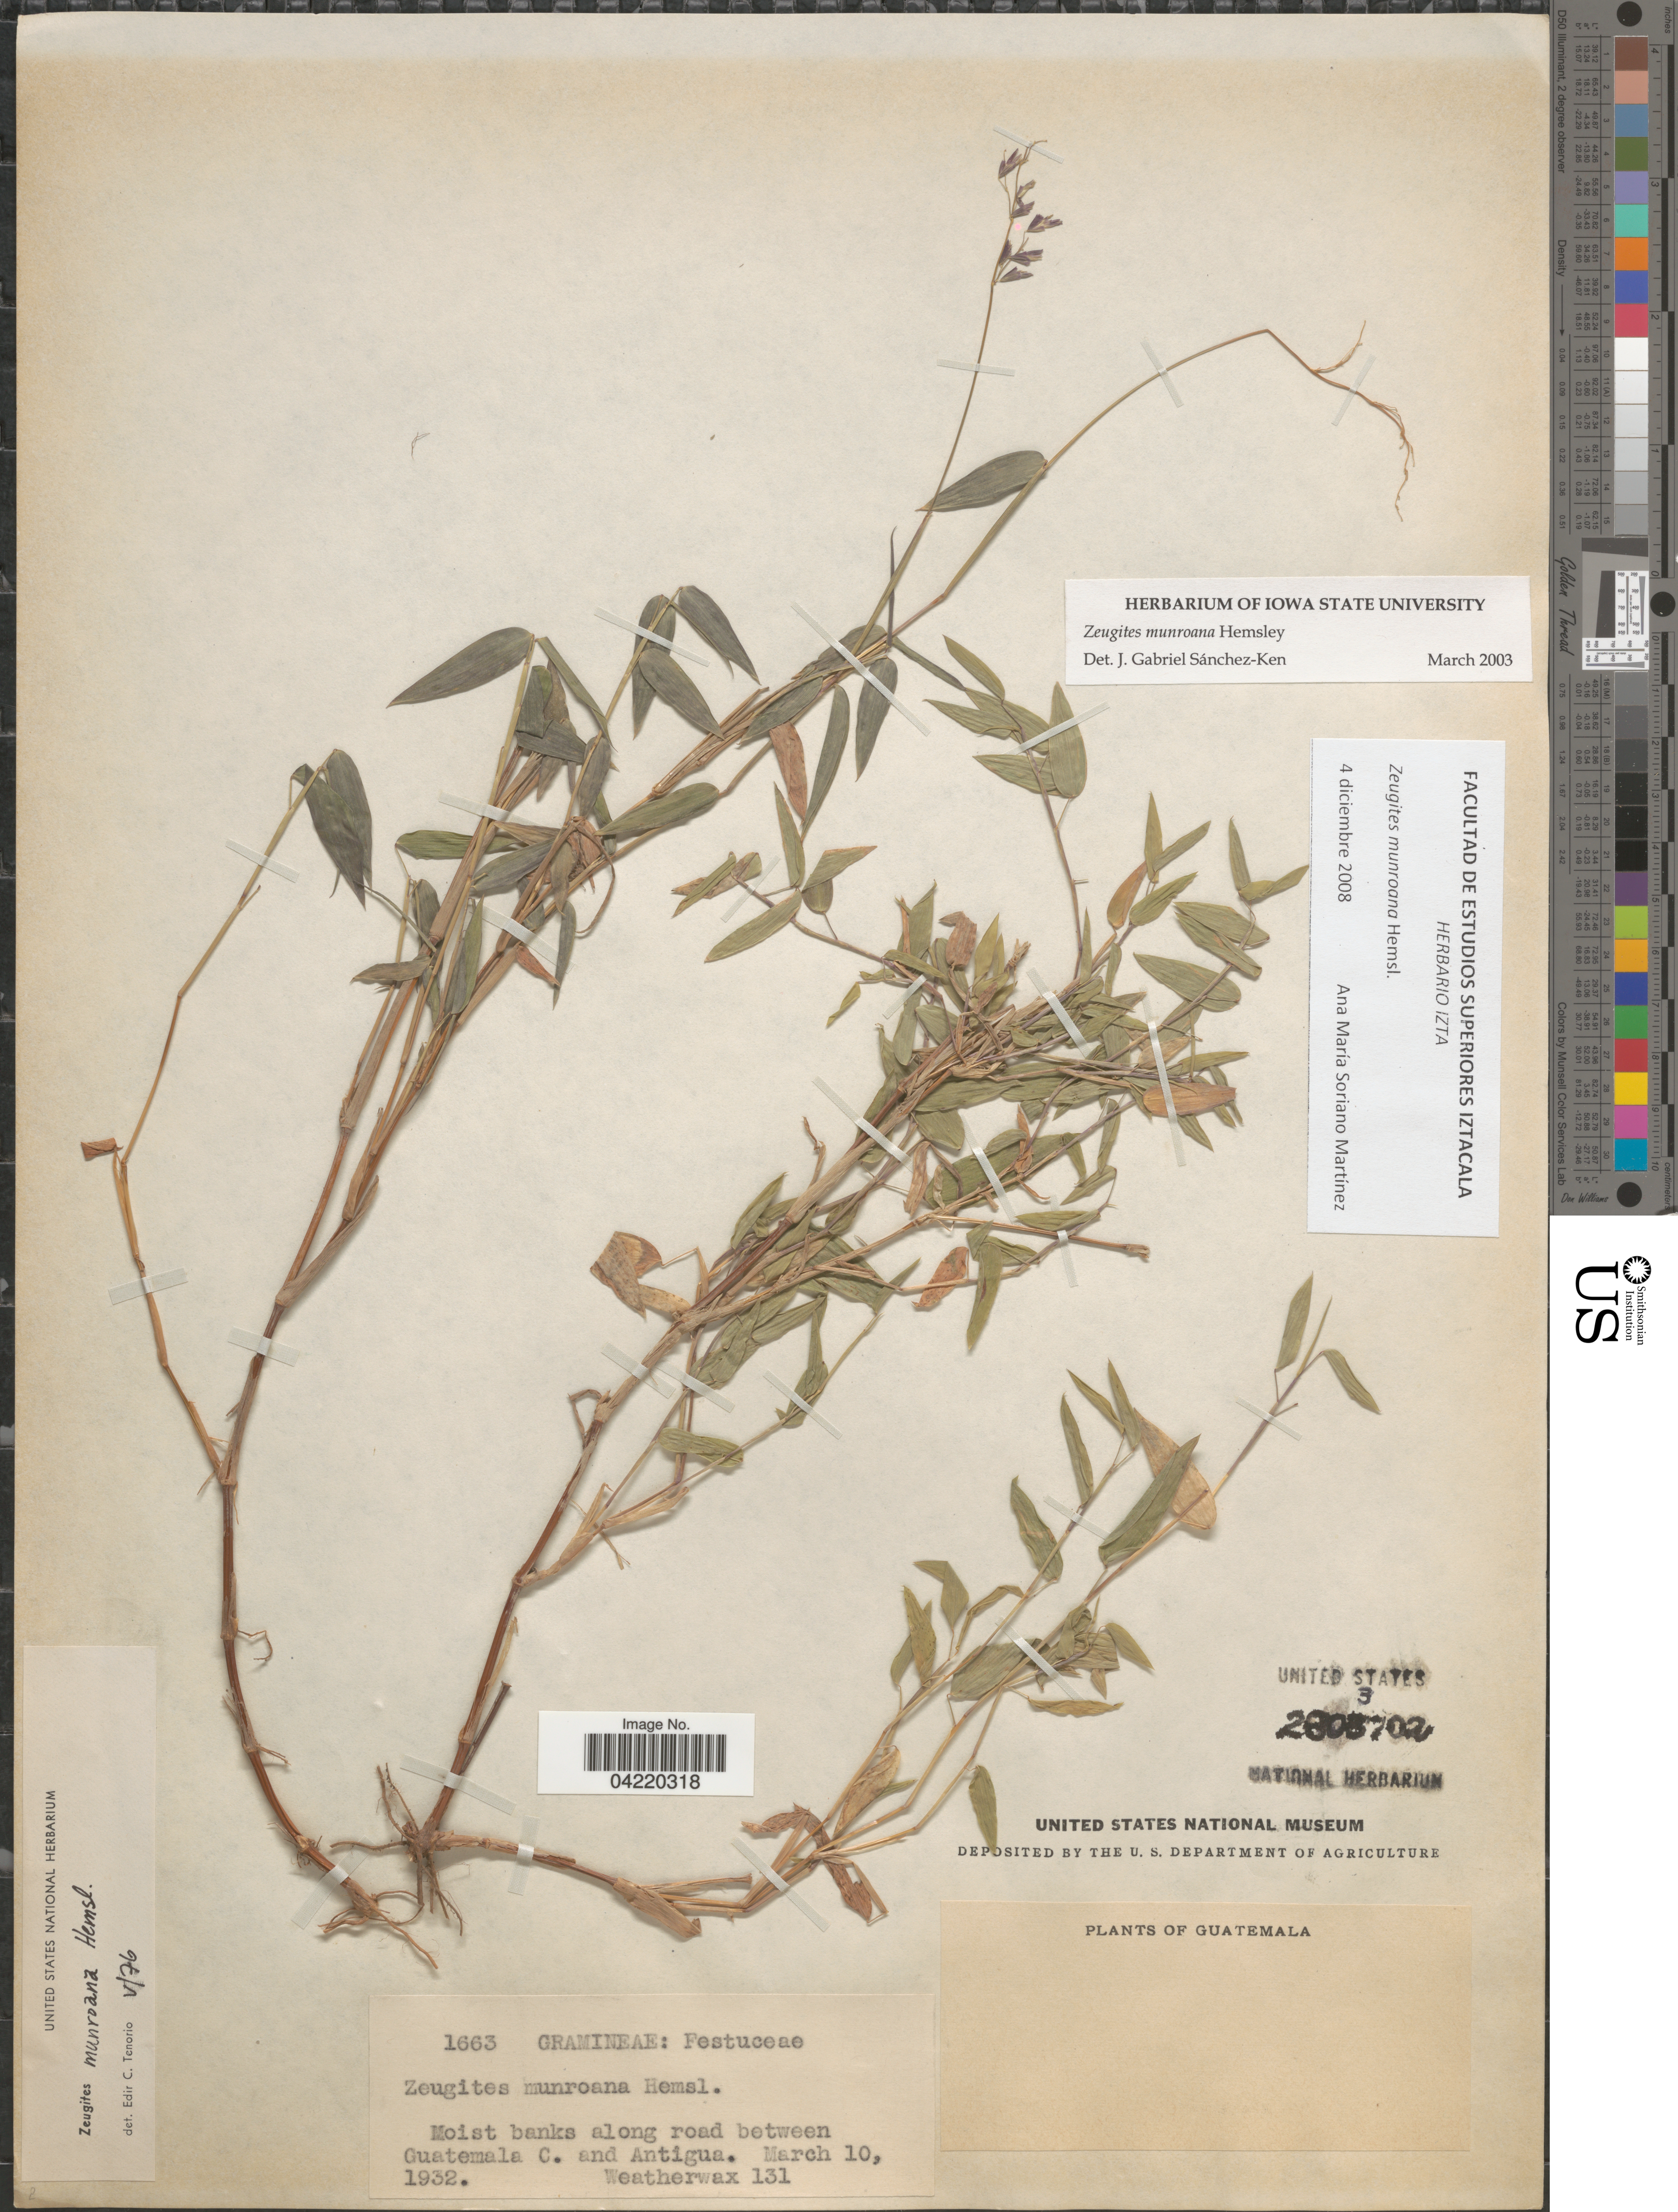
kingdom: Plantae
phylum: Tracheophyta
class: Liliopsida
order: Poales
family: Poaceae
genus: Zeugites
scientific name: Zeugites munroanus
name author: Hemsl.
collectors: -. Weatherwax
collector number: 131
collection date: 1932-03-10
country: Guatemala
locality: Moist banks along road between Guatemala C. and Antigua.